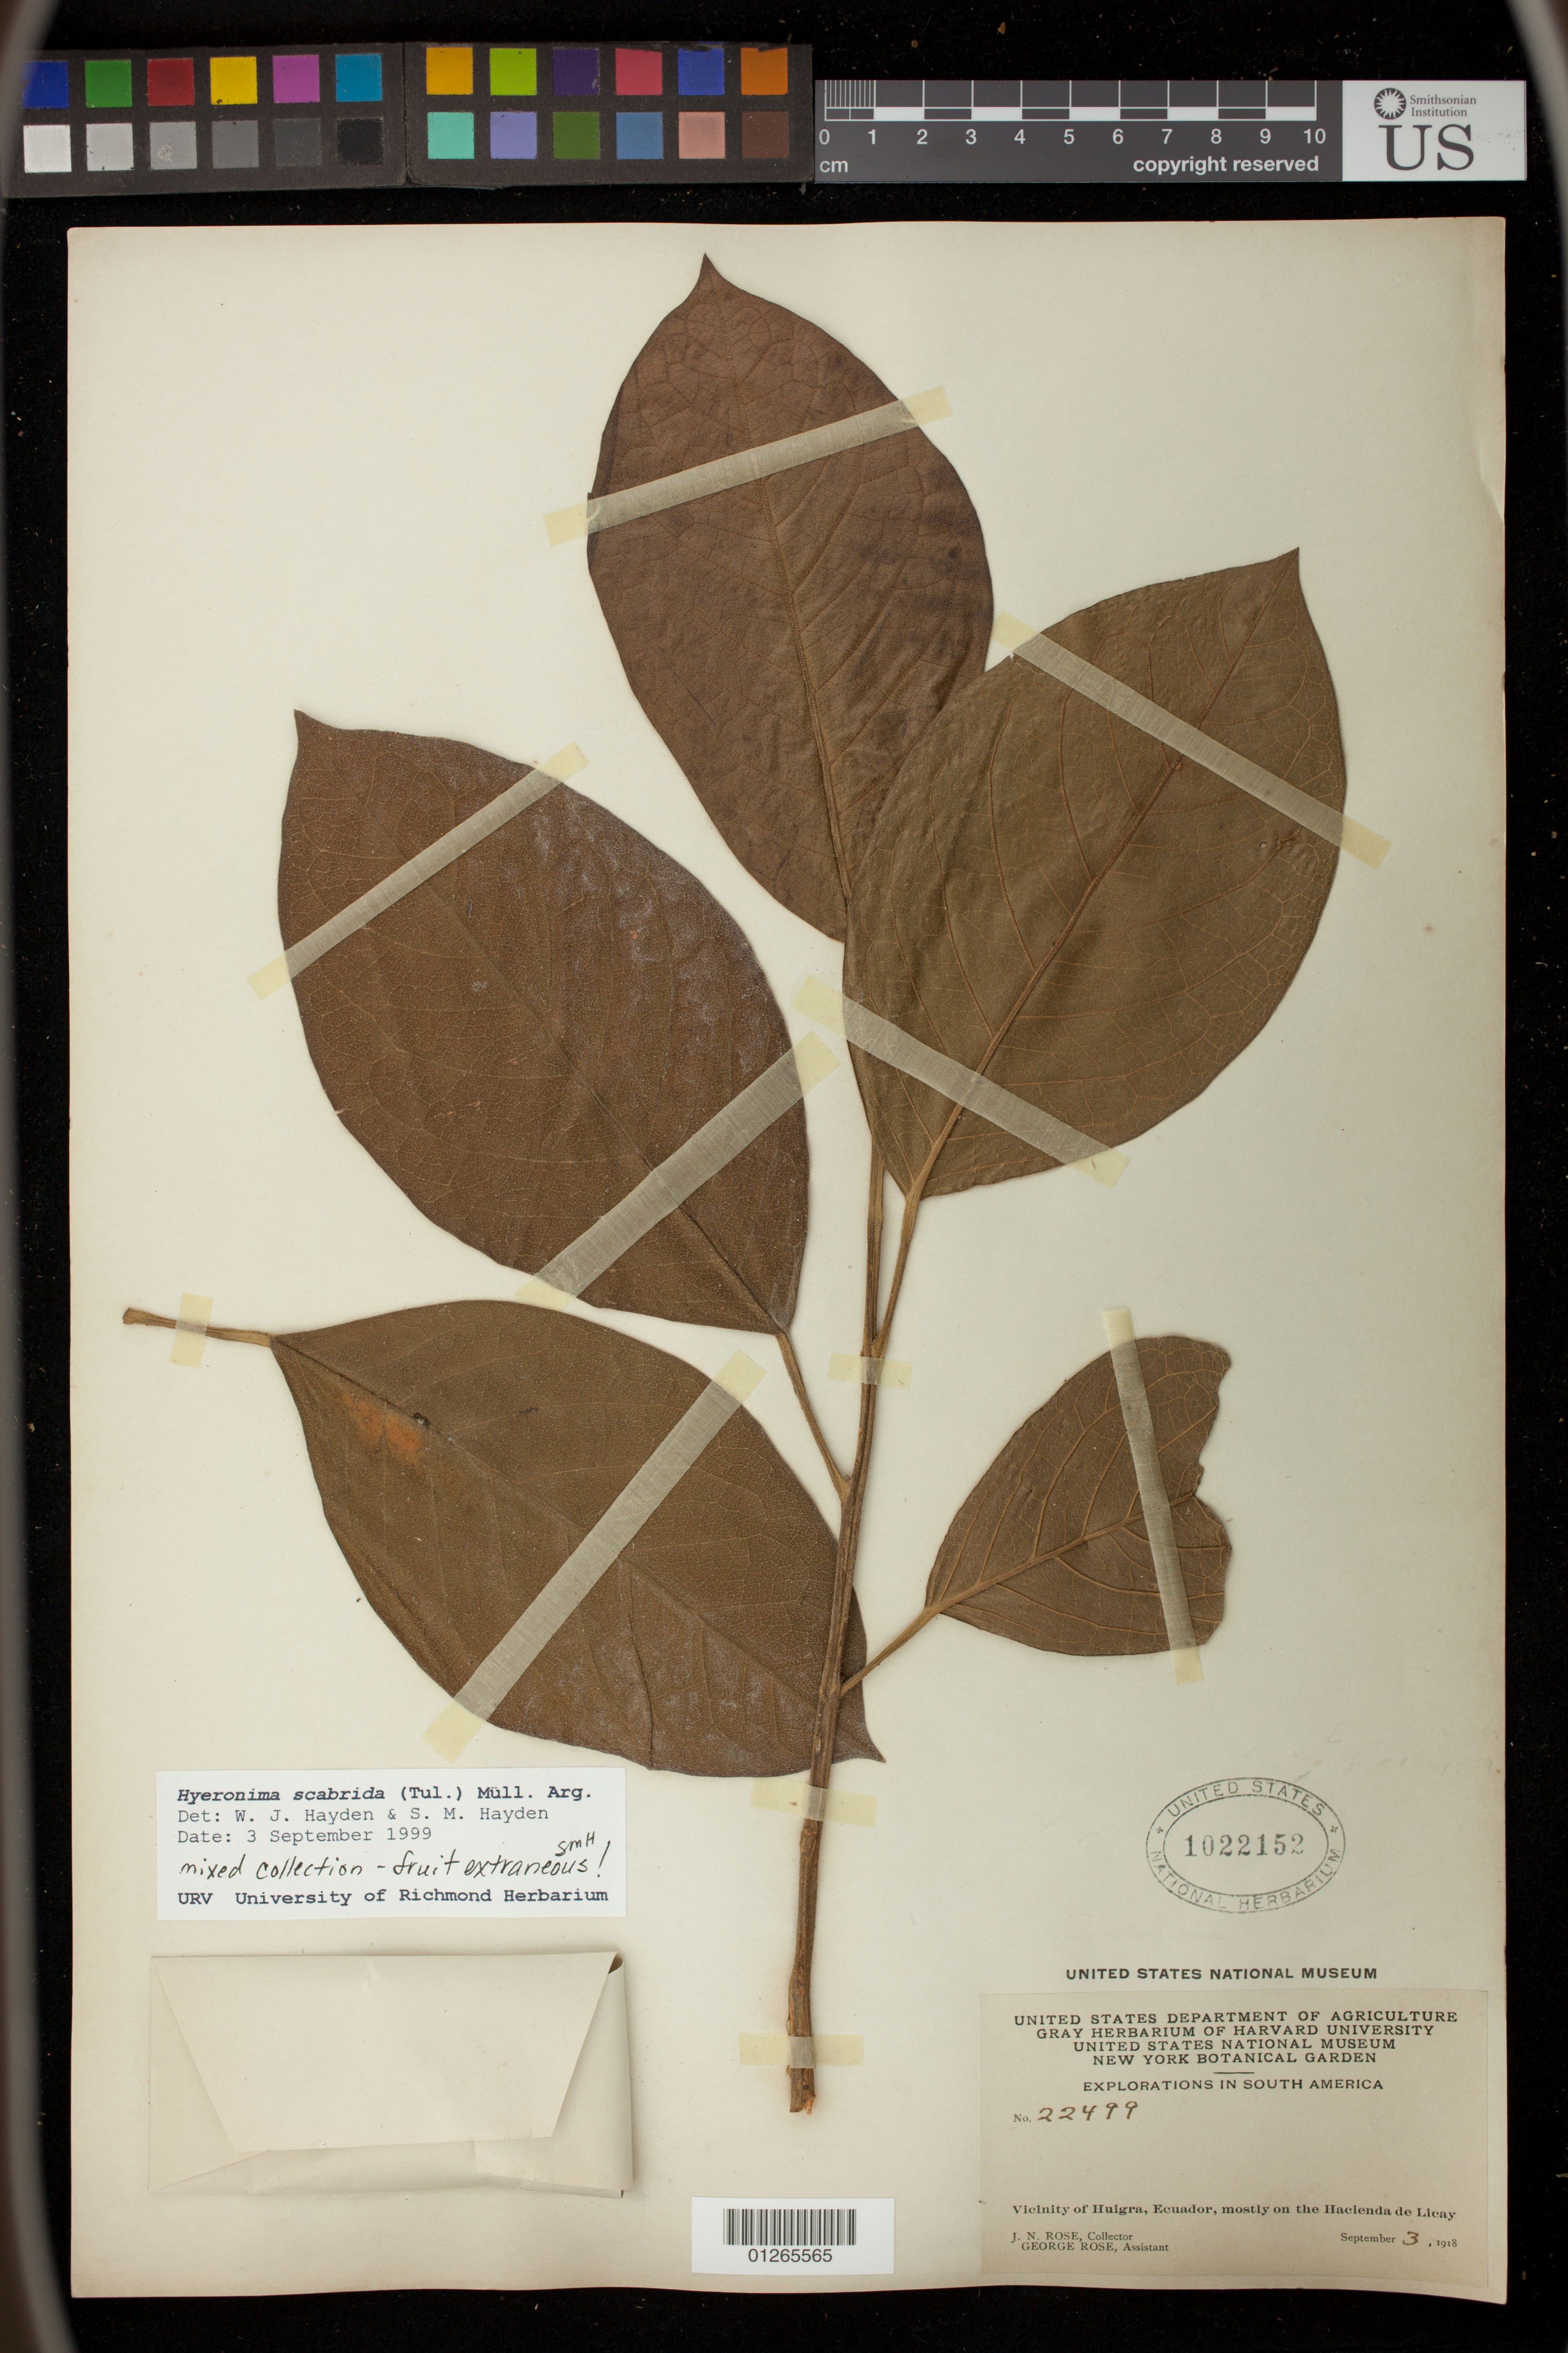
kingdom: Plantae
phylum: Tracheophyta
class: Magnoliopsida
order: Malpighiales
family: Phyllanthaceae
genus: Hieronyma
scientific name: Hieronyma scabrida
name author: (Tul.) Müll. Arg.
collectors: J. N. Rose & G. Rose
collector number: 22499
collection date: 1918-09-03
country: Ecuador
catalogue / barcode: US 1022152